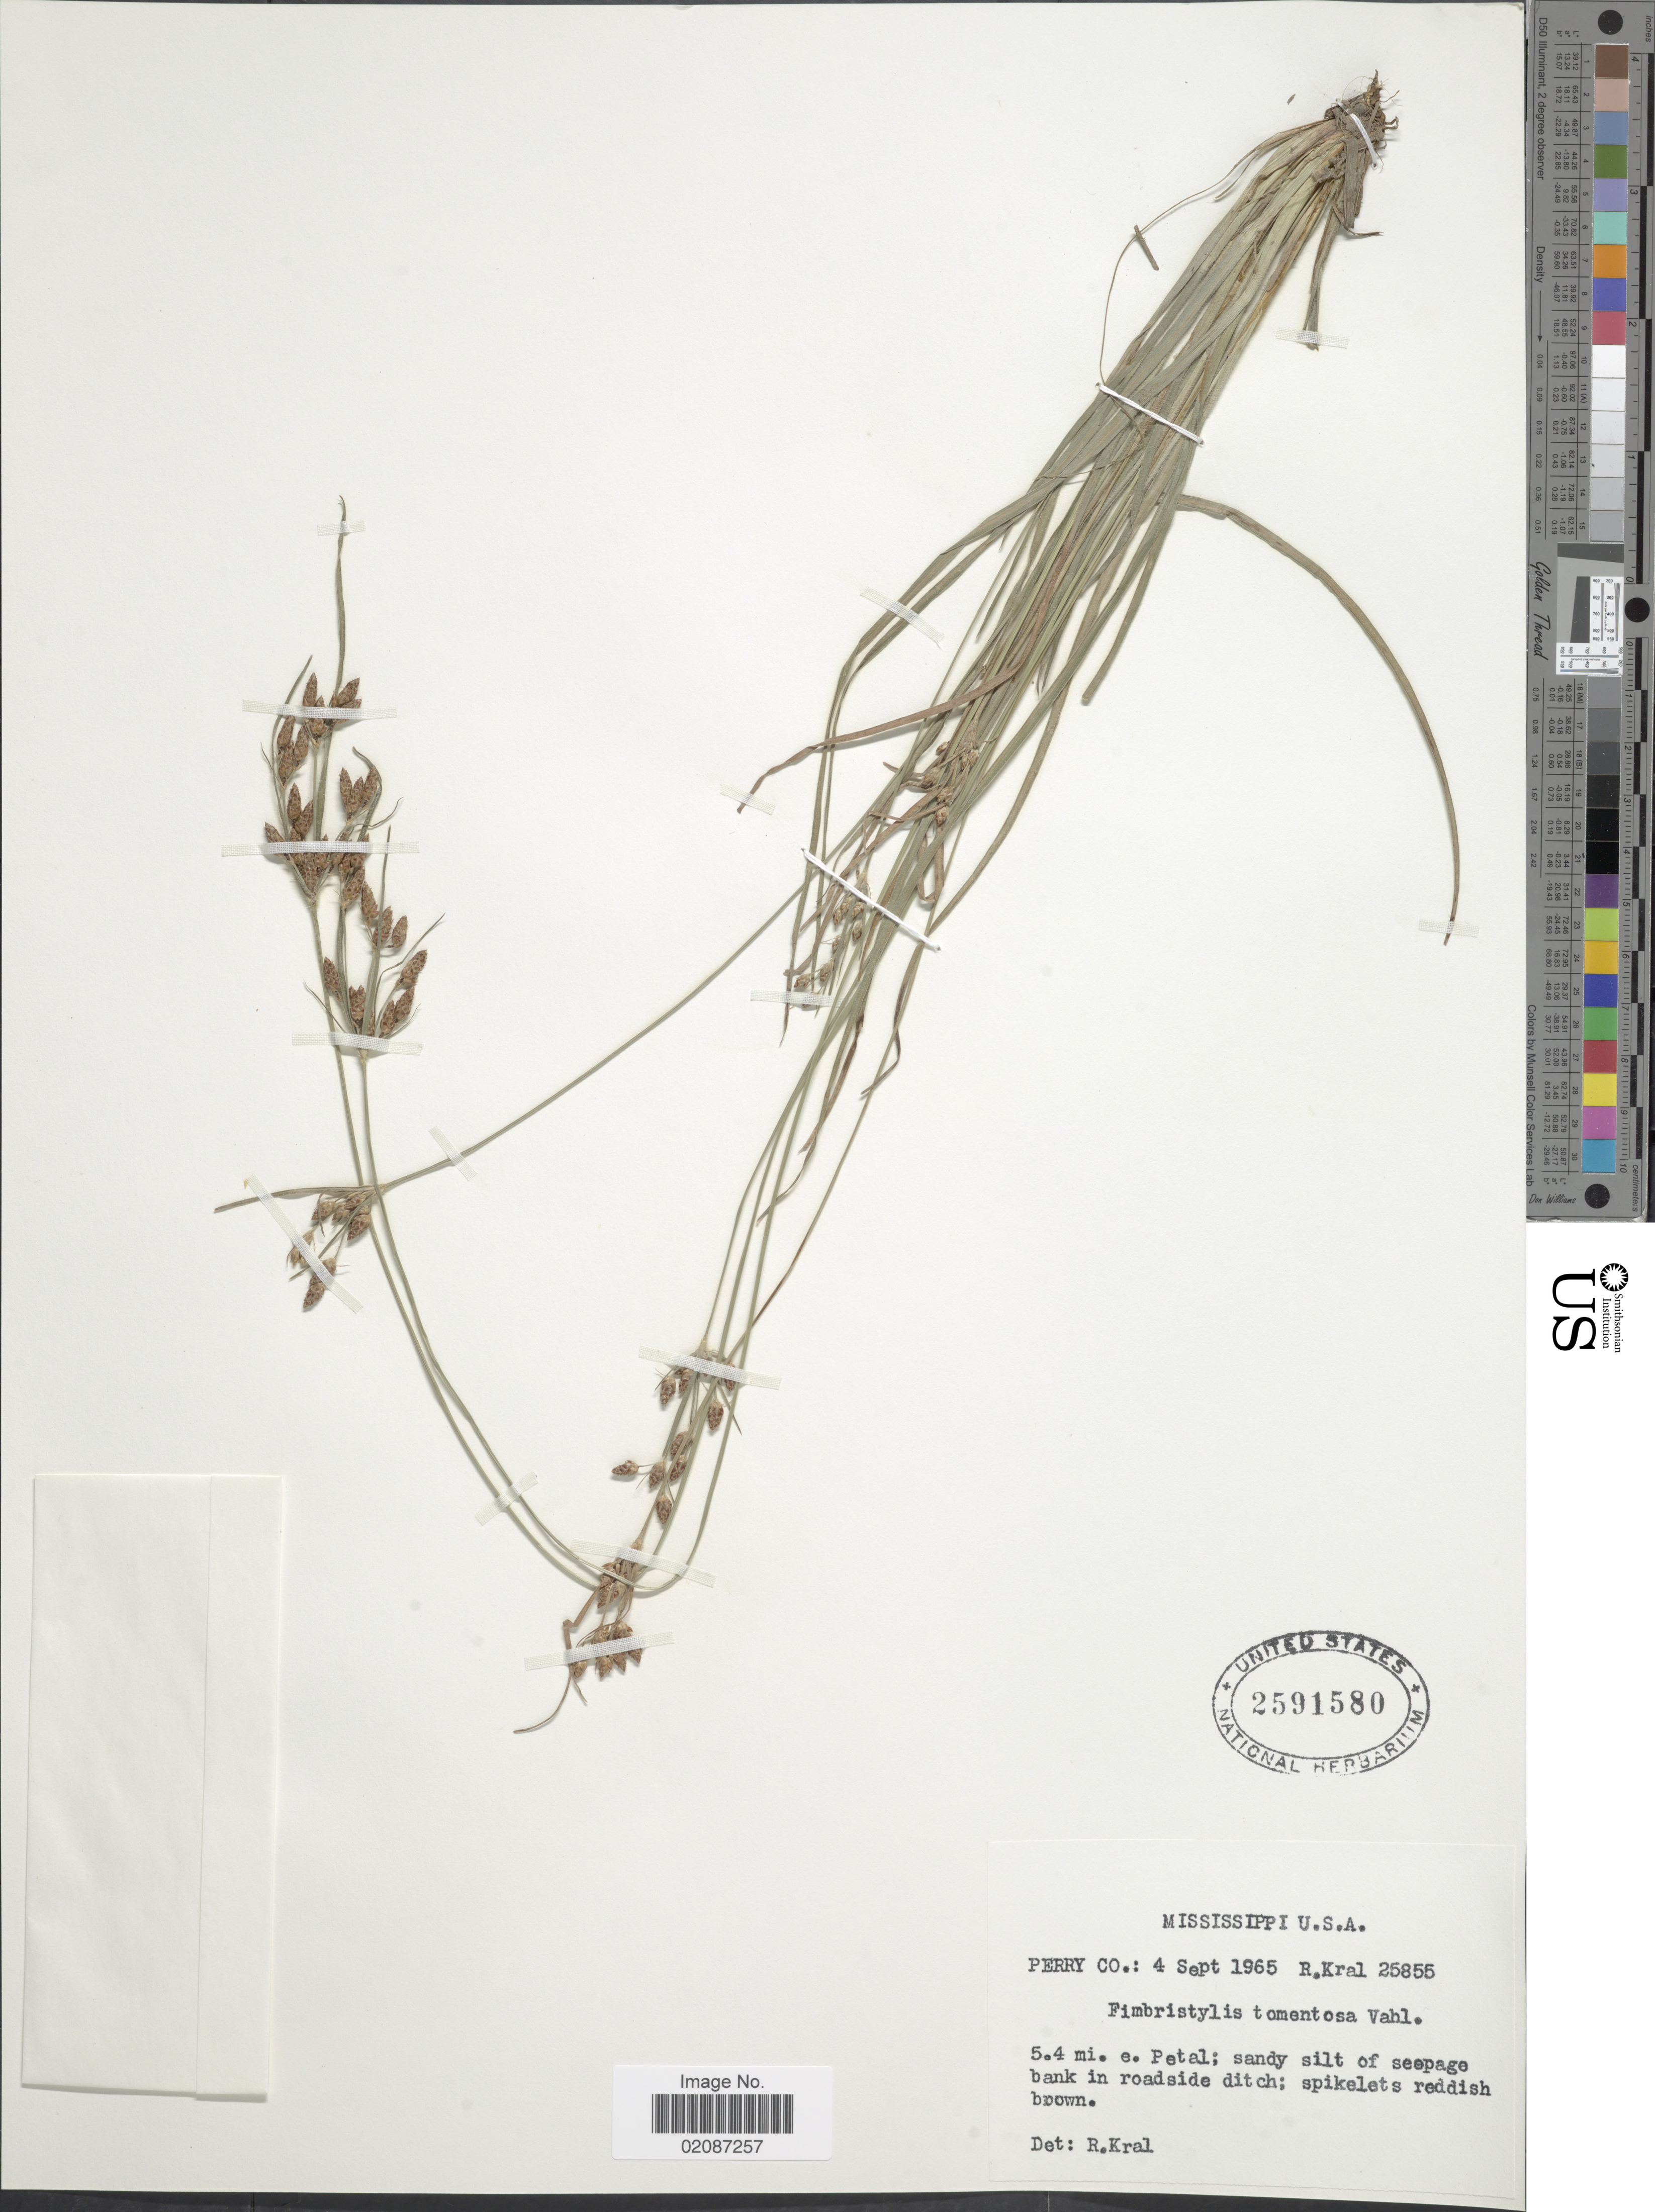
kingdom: Plantae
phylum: Tracheophyta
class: Liliopsida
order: Poales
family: Cyperaceae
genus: Fimbristylis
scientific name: Fimbristylis tomentosa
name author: Vahl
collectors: R. Kral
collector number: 25855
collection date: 1965-09-04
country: United States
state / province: Mississippi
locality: Perry Co.: 5.4 mi. e. Petal: bank in roadside ditch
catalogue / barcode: US 2591580